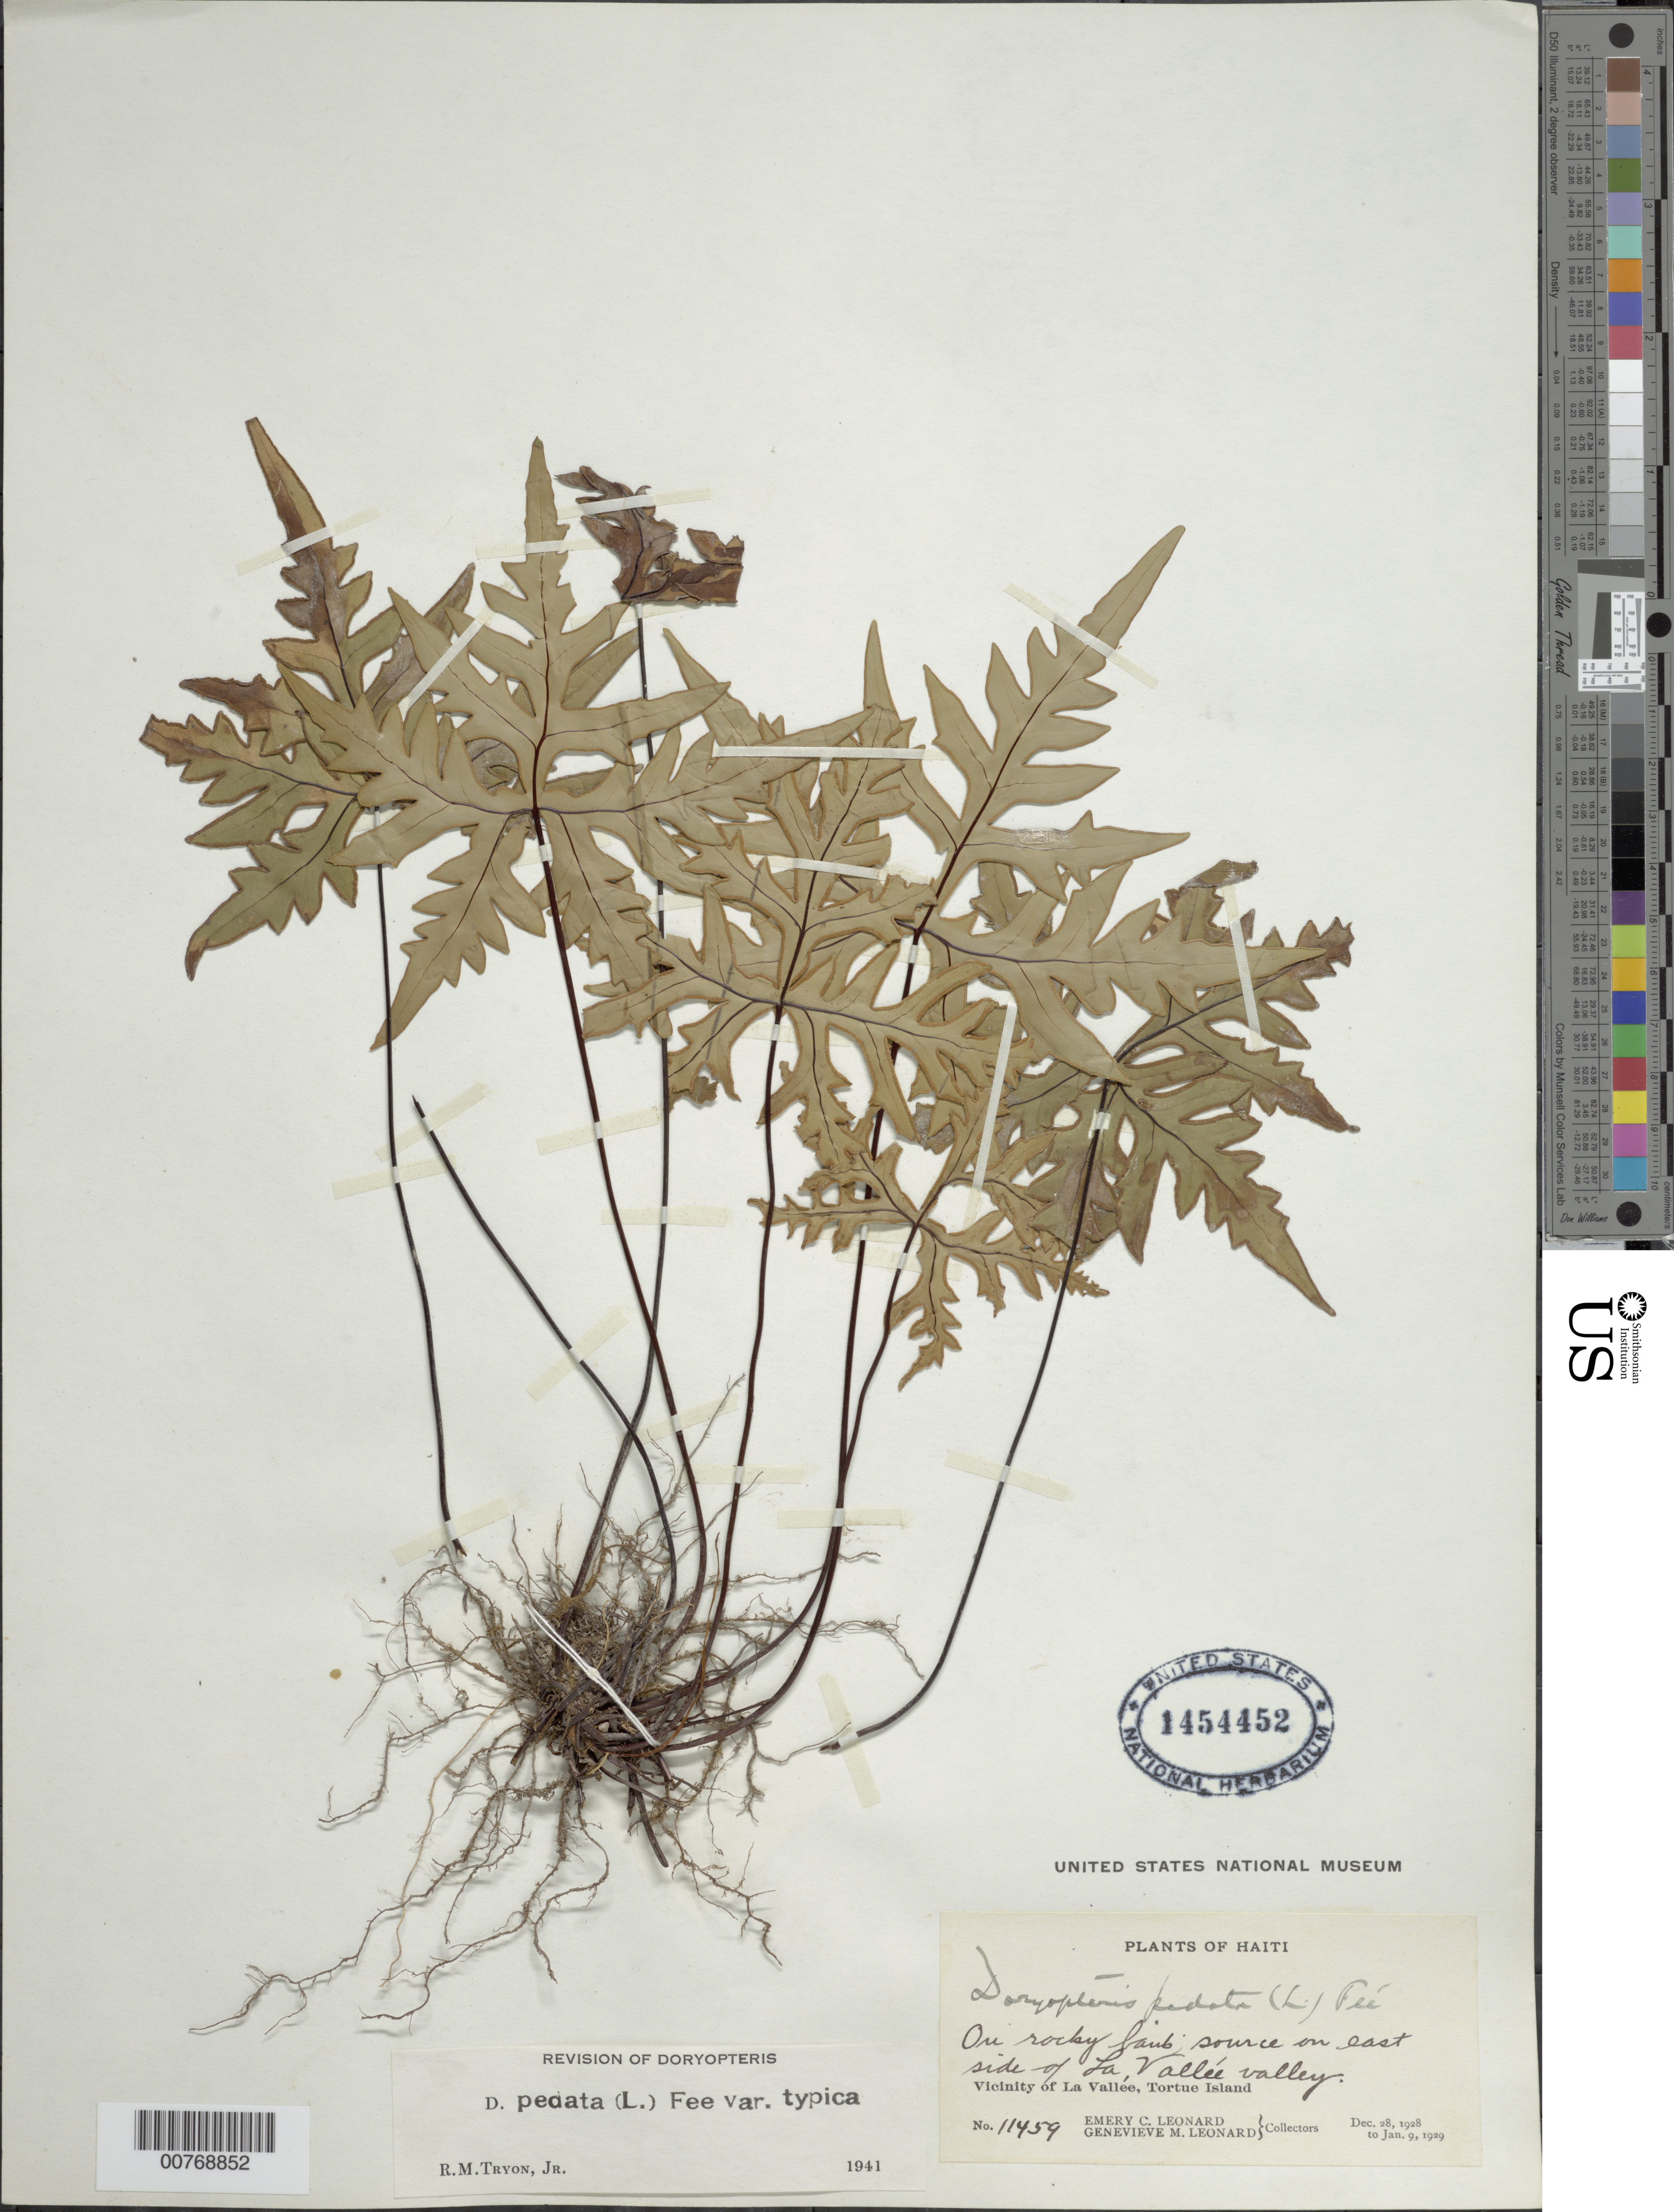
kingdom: Plantae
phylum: Tracheophyta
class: Polypodiopsida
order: Polypodiales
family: Pteridaceae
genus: Doryopteris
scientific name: Doryopteris pedata var. typica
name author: (L.) Fée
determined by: Tryon, Rolla M., Jr.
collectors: E. C. Leonard & G. M. Leonard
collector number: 11459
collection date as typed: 28 Dec 1929 09 Jan 1929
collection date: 1929-01-09/1929-12-28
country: Haiti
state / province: Nord-Óuest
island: Île de la Tortue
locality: Vicinity of La Vallée, Tortue Island, source on east side of La Vallée valley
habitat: Rocky bank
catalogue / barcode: US 1454452